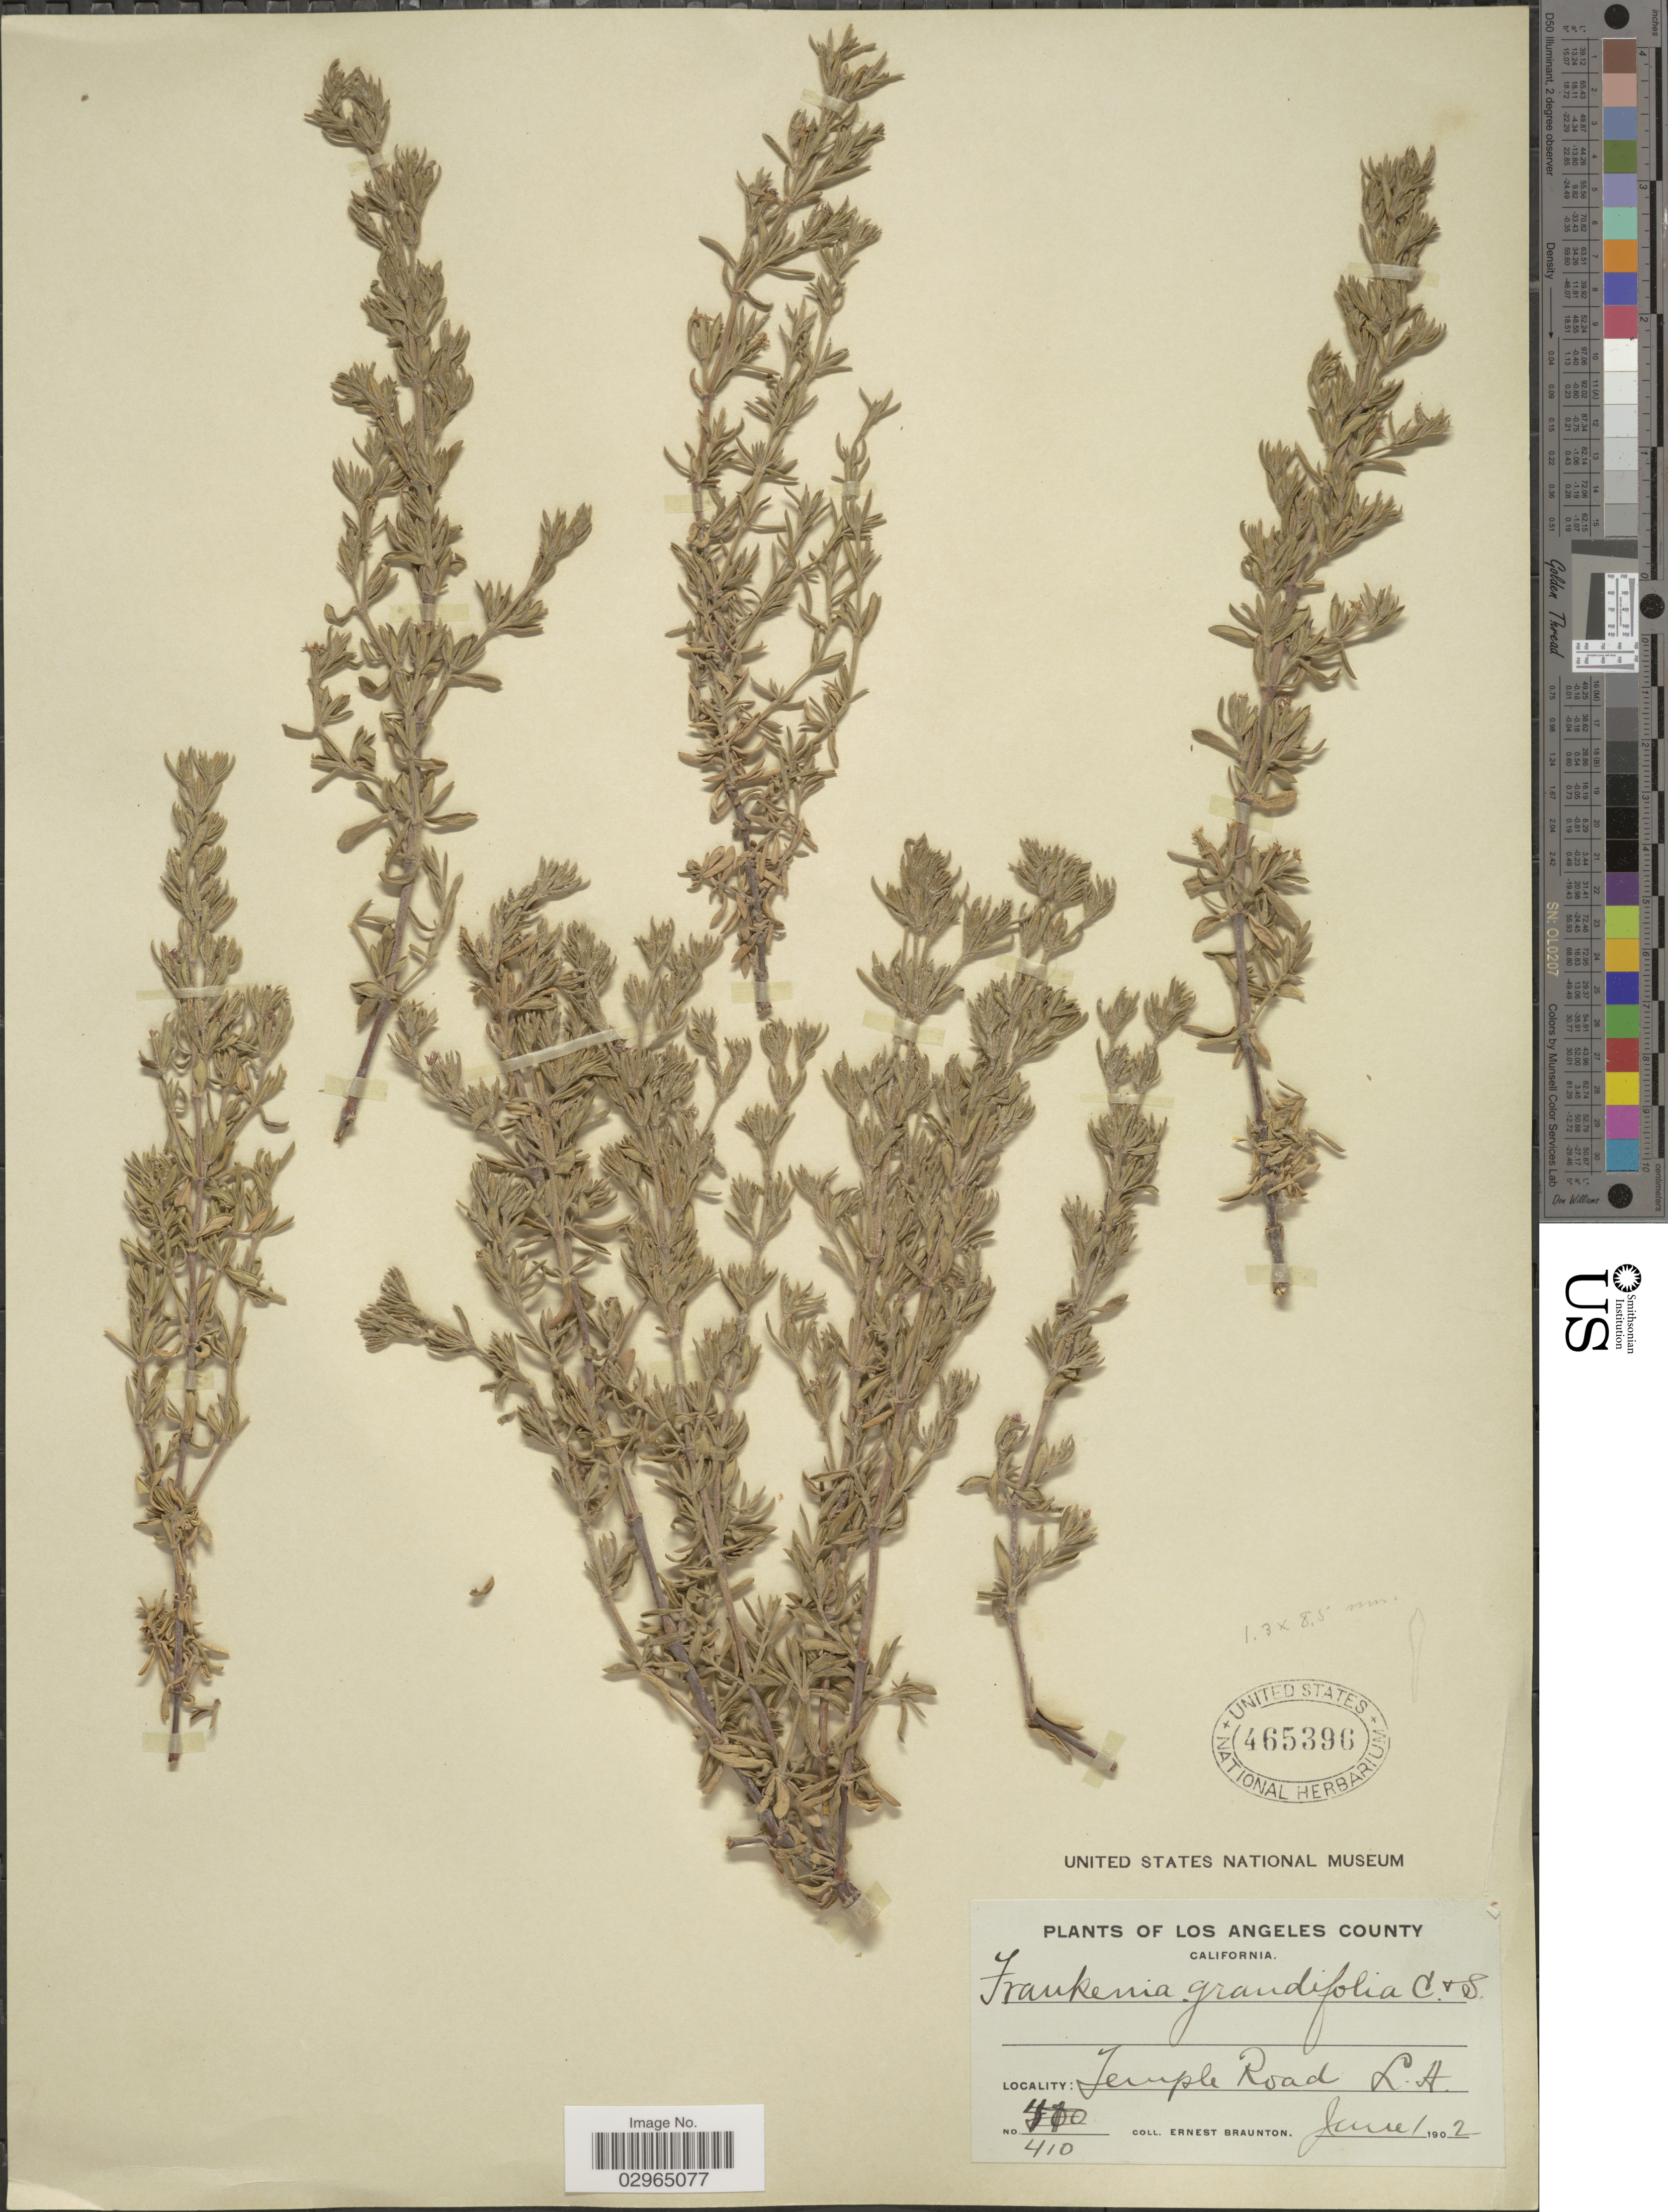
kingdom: Plantae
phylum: Tracheophyta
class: Magnoliopsida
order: Caryophyllales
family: Frankeniaceae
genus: Frankenia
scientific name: Frankenia salina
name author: (Molina) I.M. Johnst.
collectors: E. Braunton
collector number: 410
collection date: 1902-06-01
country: United States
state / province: California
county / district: Los Angeles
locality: Los Angeles County. Temple Road L.A.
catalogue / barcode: US 465396